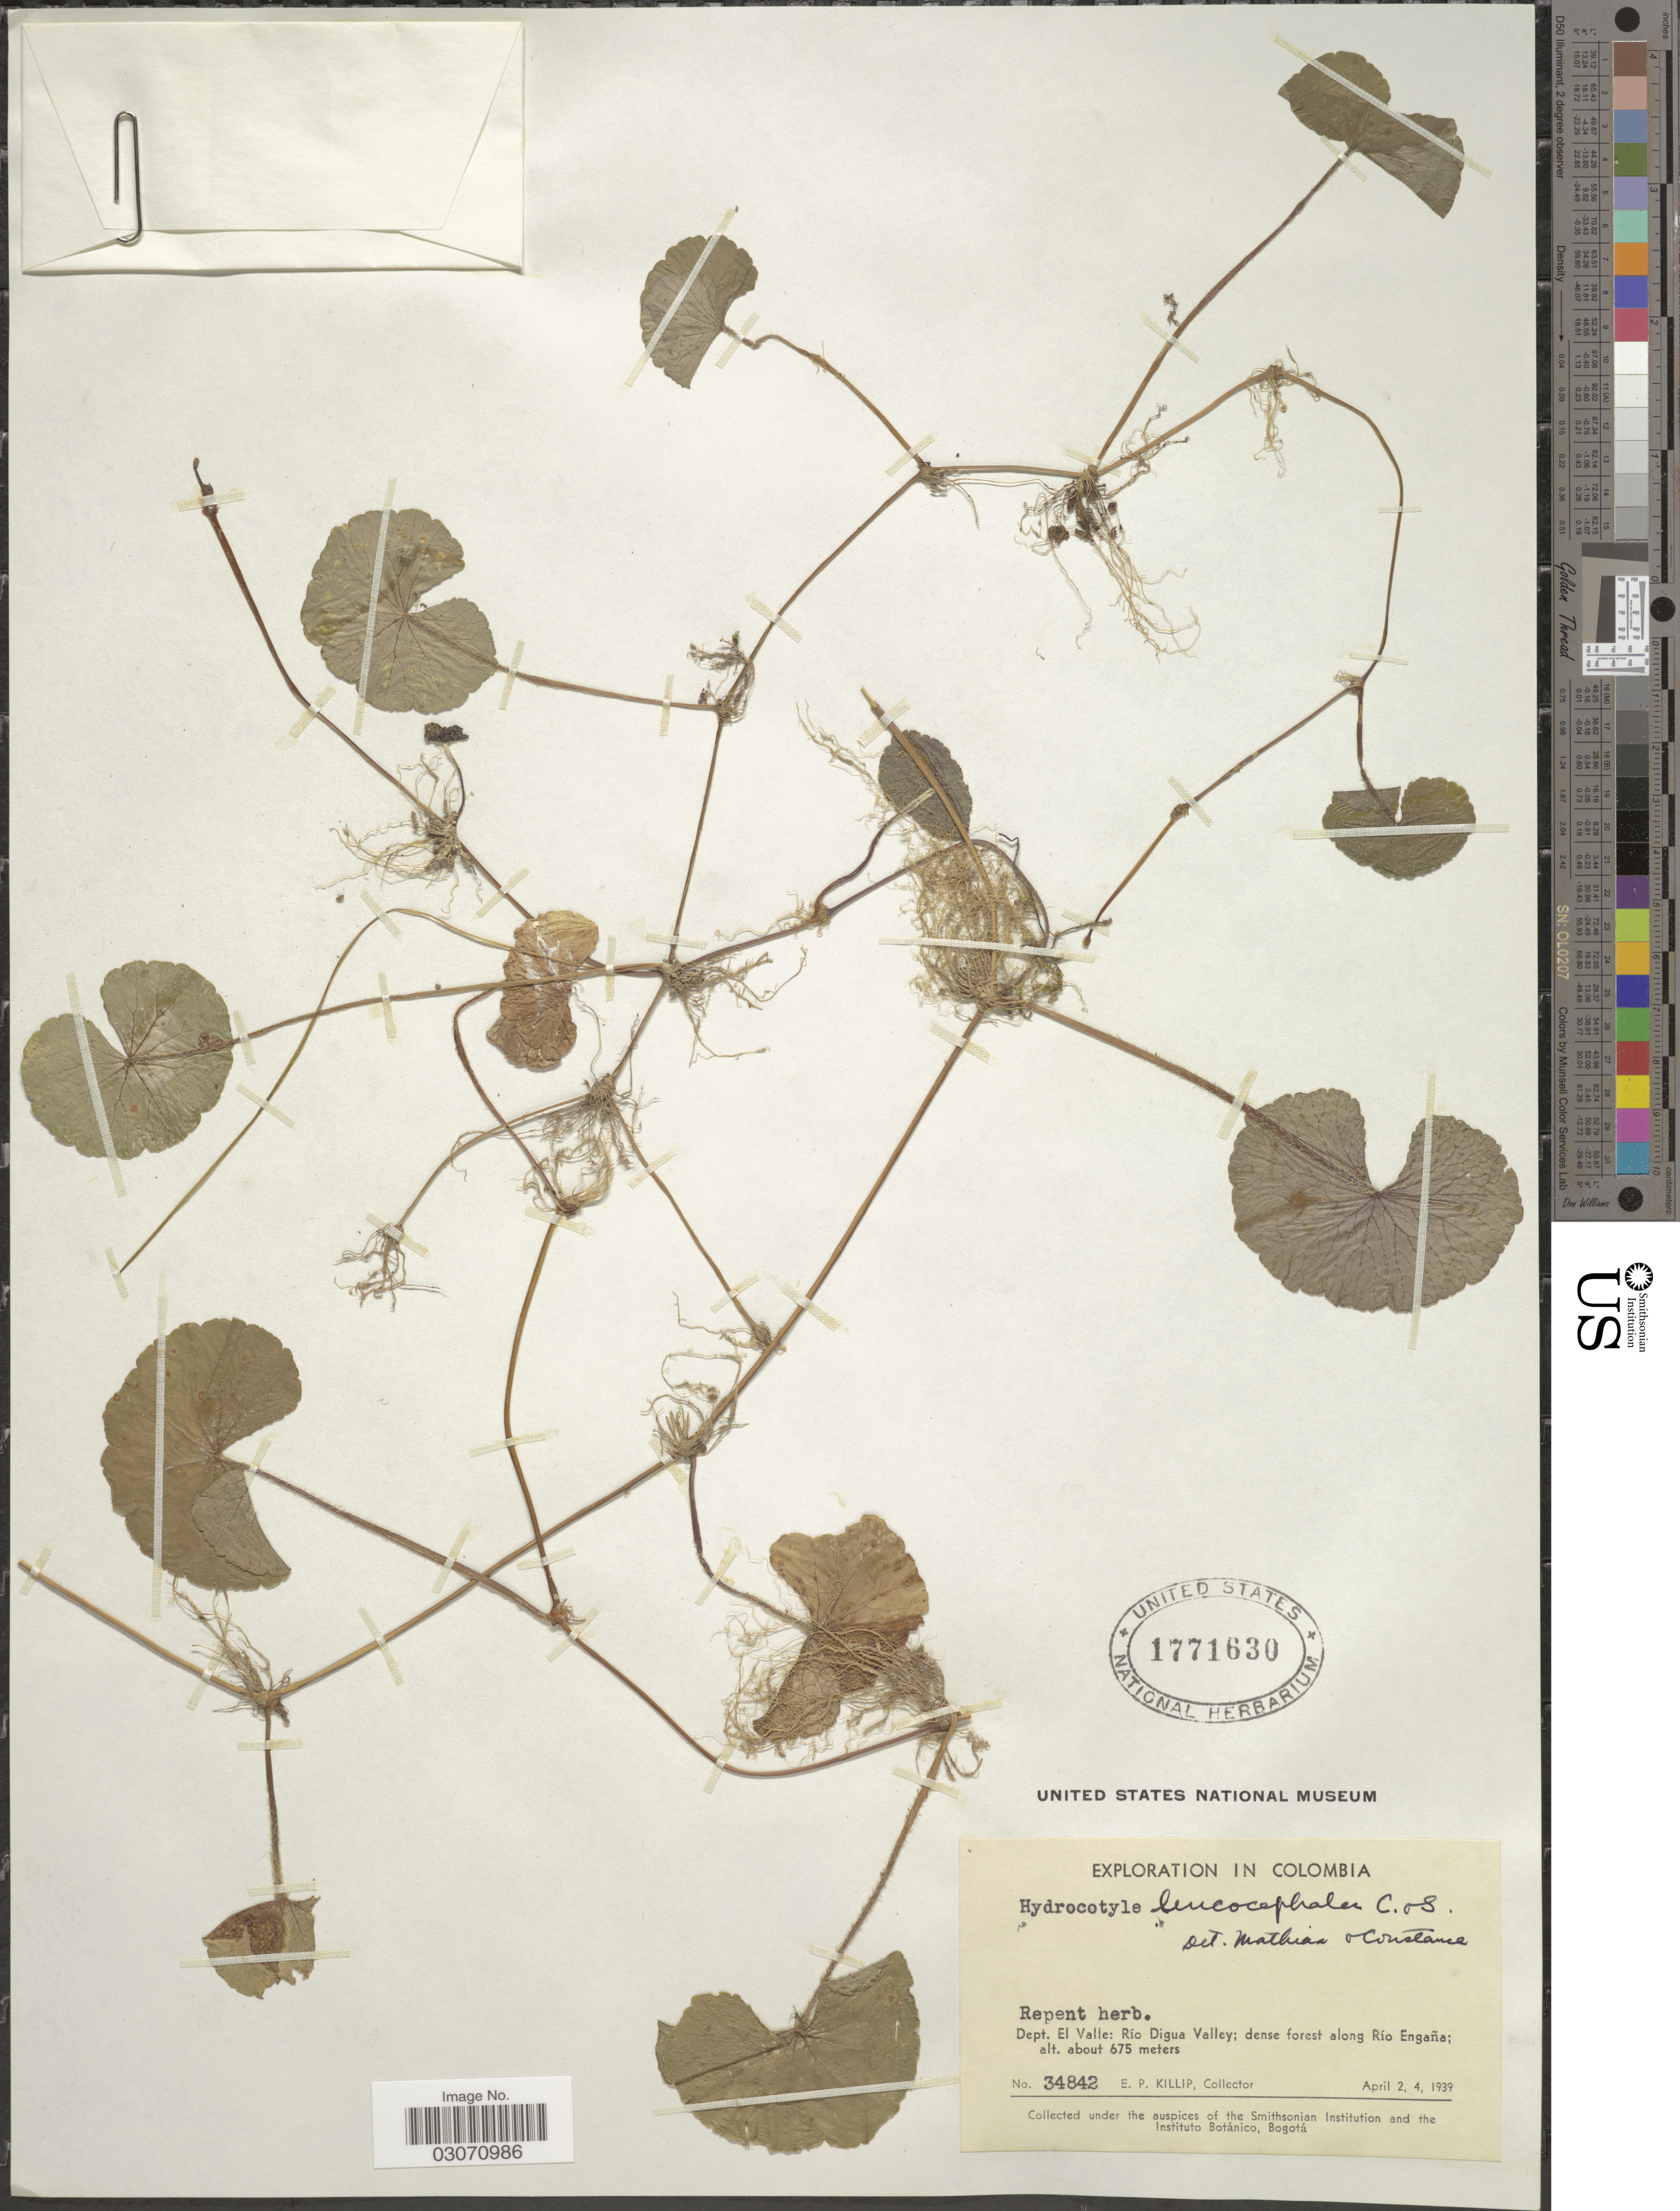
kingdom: Plantae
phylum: Tracheophyta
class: Magnoliopsida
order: Apiales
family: Araliaceae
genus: Hydrocotyle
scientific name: Hydrocotyle leucocephala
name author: Cham. & Schltdl.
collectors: E. P. Killip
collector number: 34842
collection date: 1939-04-02/1939-04-04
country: Colombia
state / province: Valle del Cauca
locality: Dept. El Valle: Río Digua Valley; dense forest along Río Engaña.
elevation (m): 675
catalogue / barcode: US 1771630